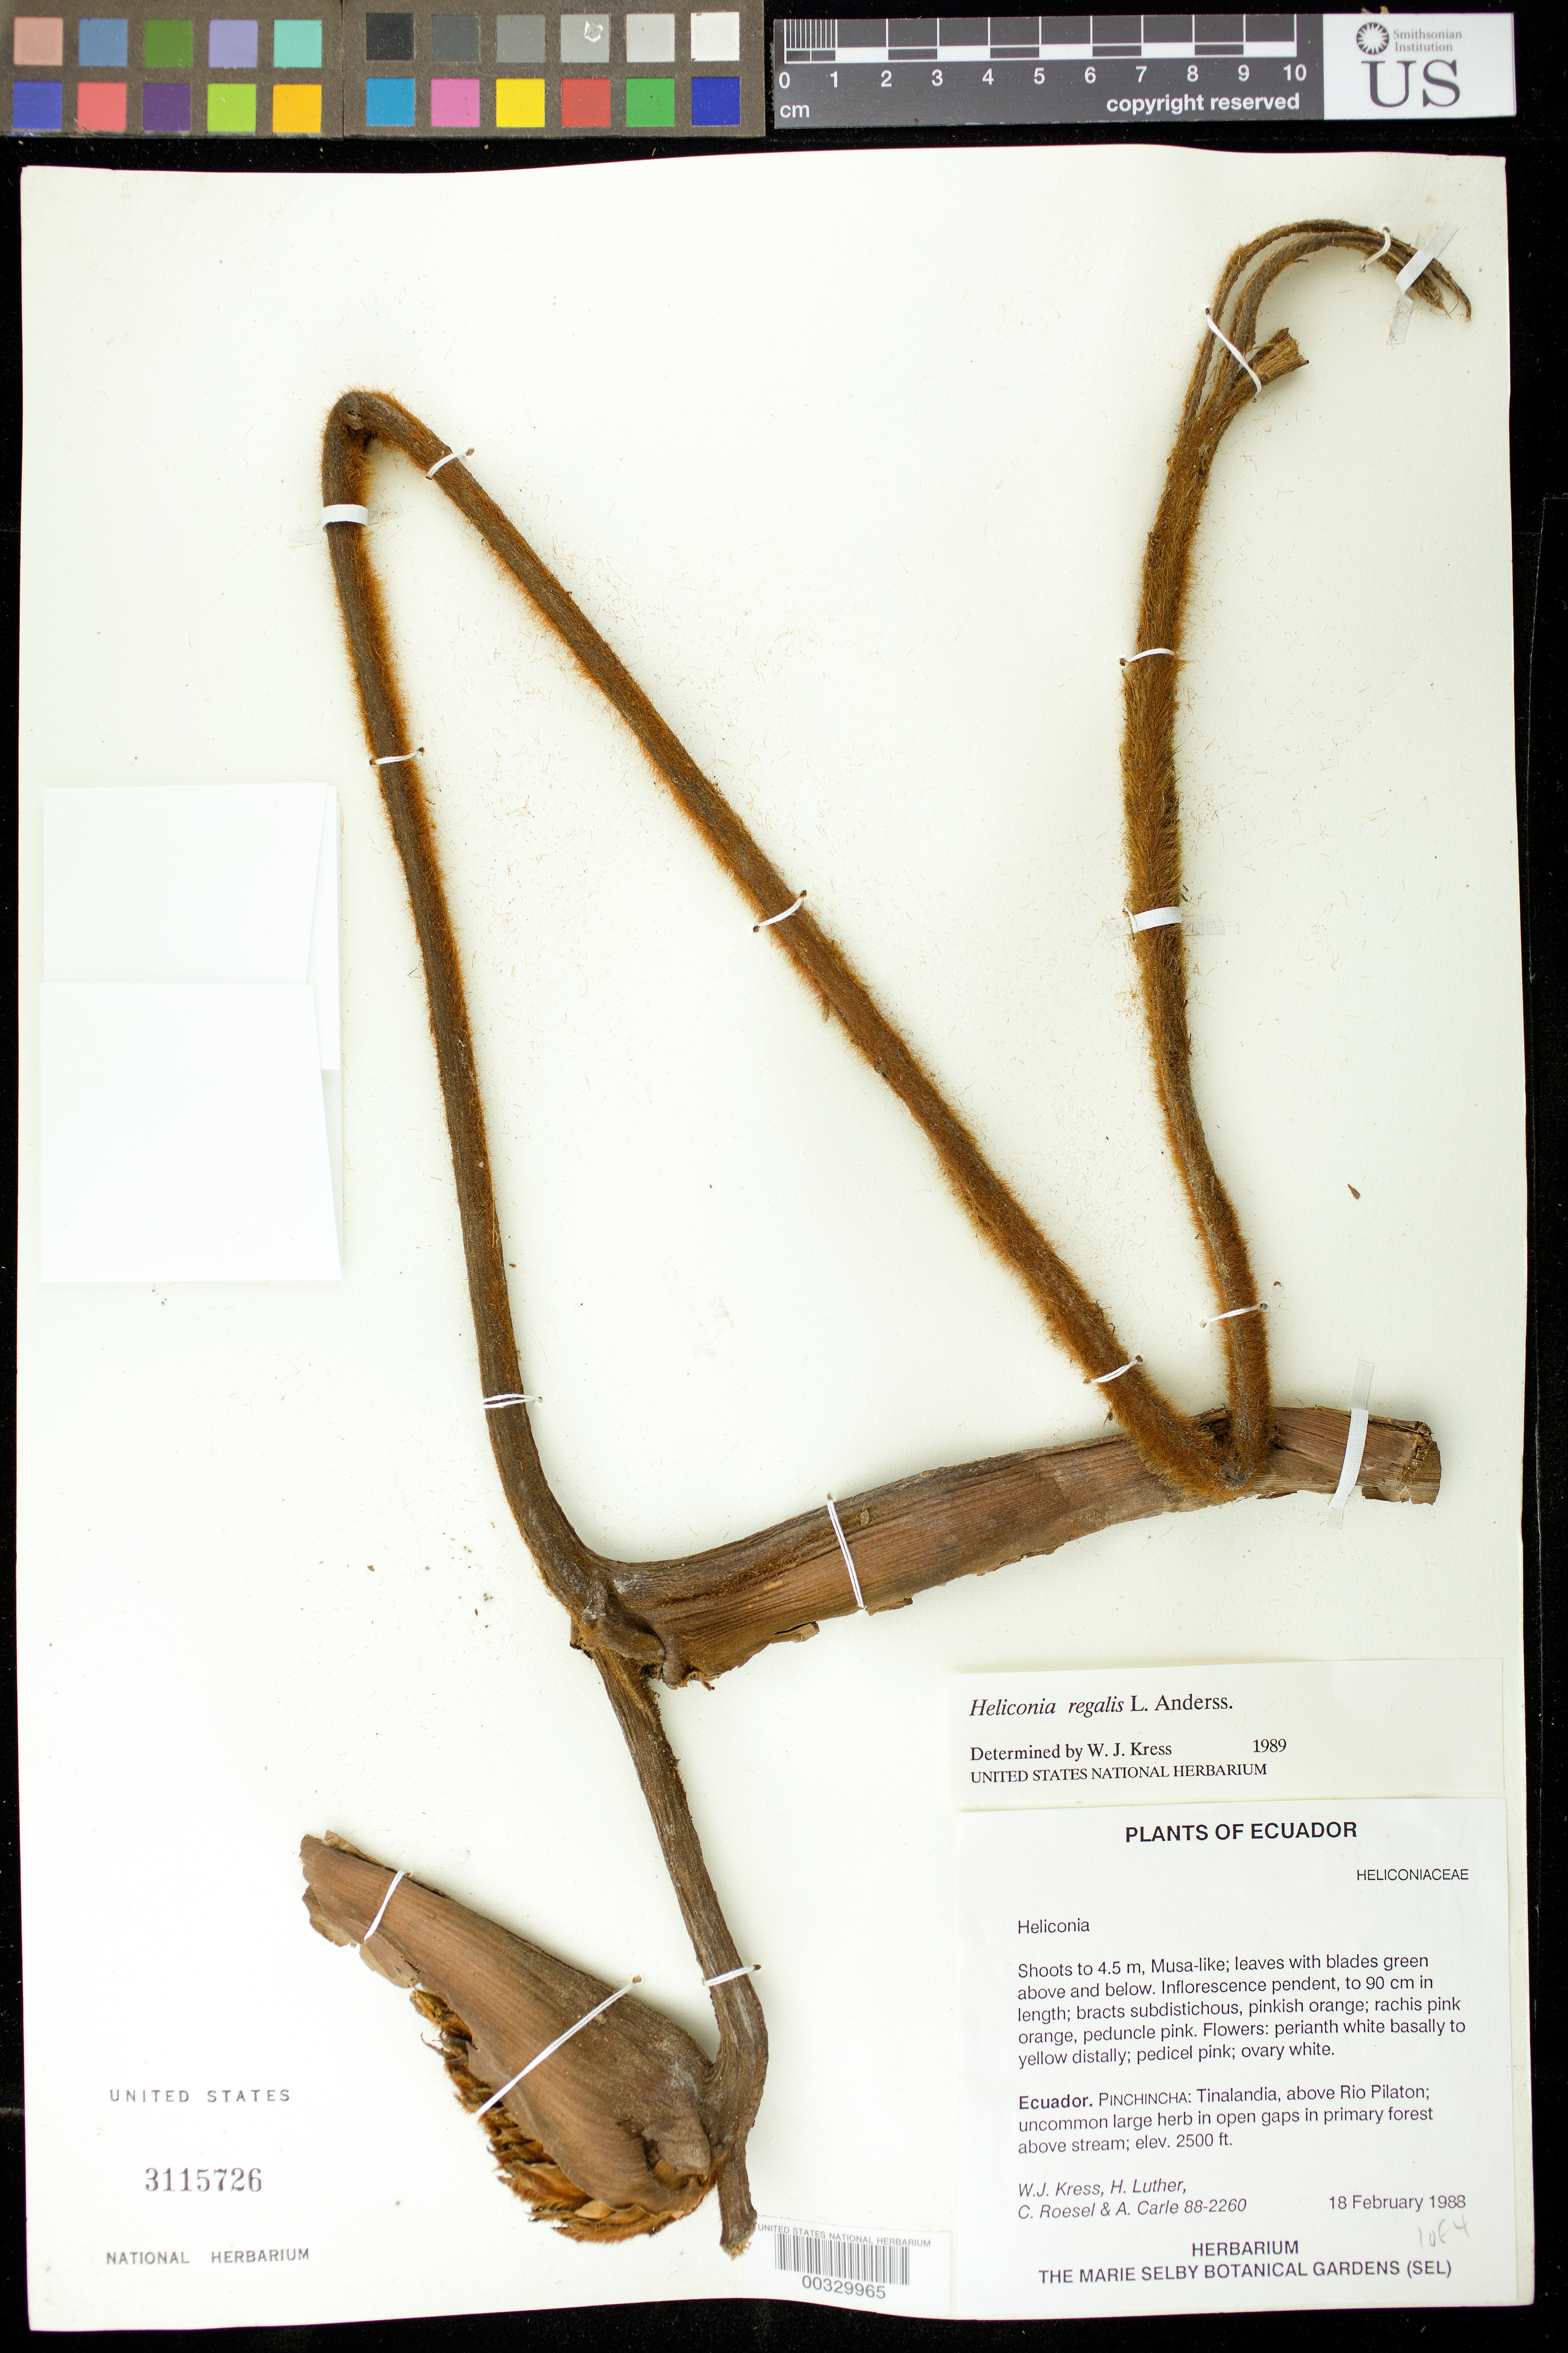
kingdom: Plantae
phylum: Tracheophyta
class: Liliopsida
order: Zingiberales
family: Heliconiaceae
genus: Heliconia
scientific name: Heliconia regalis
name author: L. Andersson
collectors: W. J. Kress, Harry E. Luther, C. S. Roesel & A. Carle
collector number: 88-2260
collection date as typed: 18 Feb 1988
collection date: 1988-02-18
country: Ecuador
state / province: Pichincha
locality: Tinalandia, above Rio pilaton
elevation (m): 762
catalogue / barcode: US 3115726